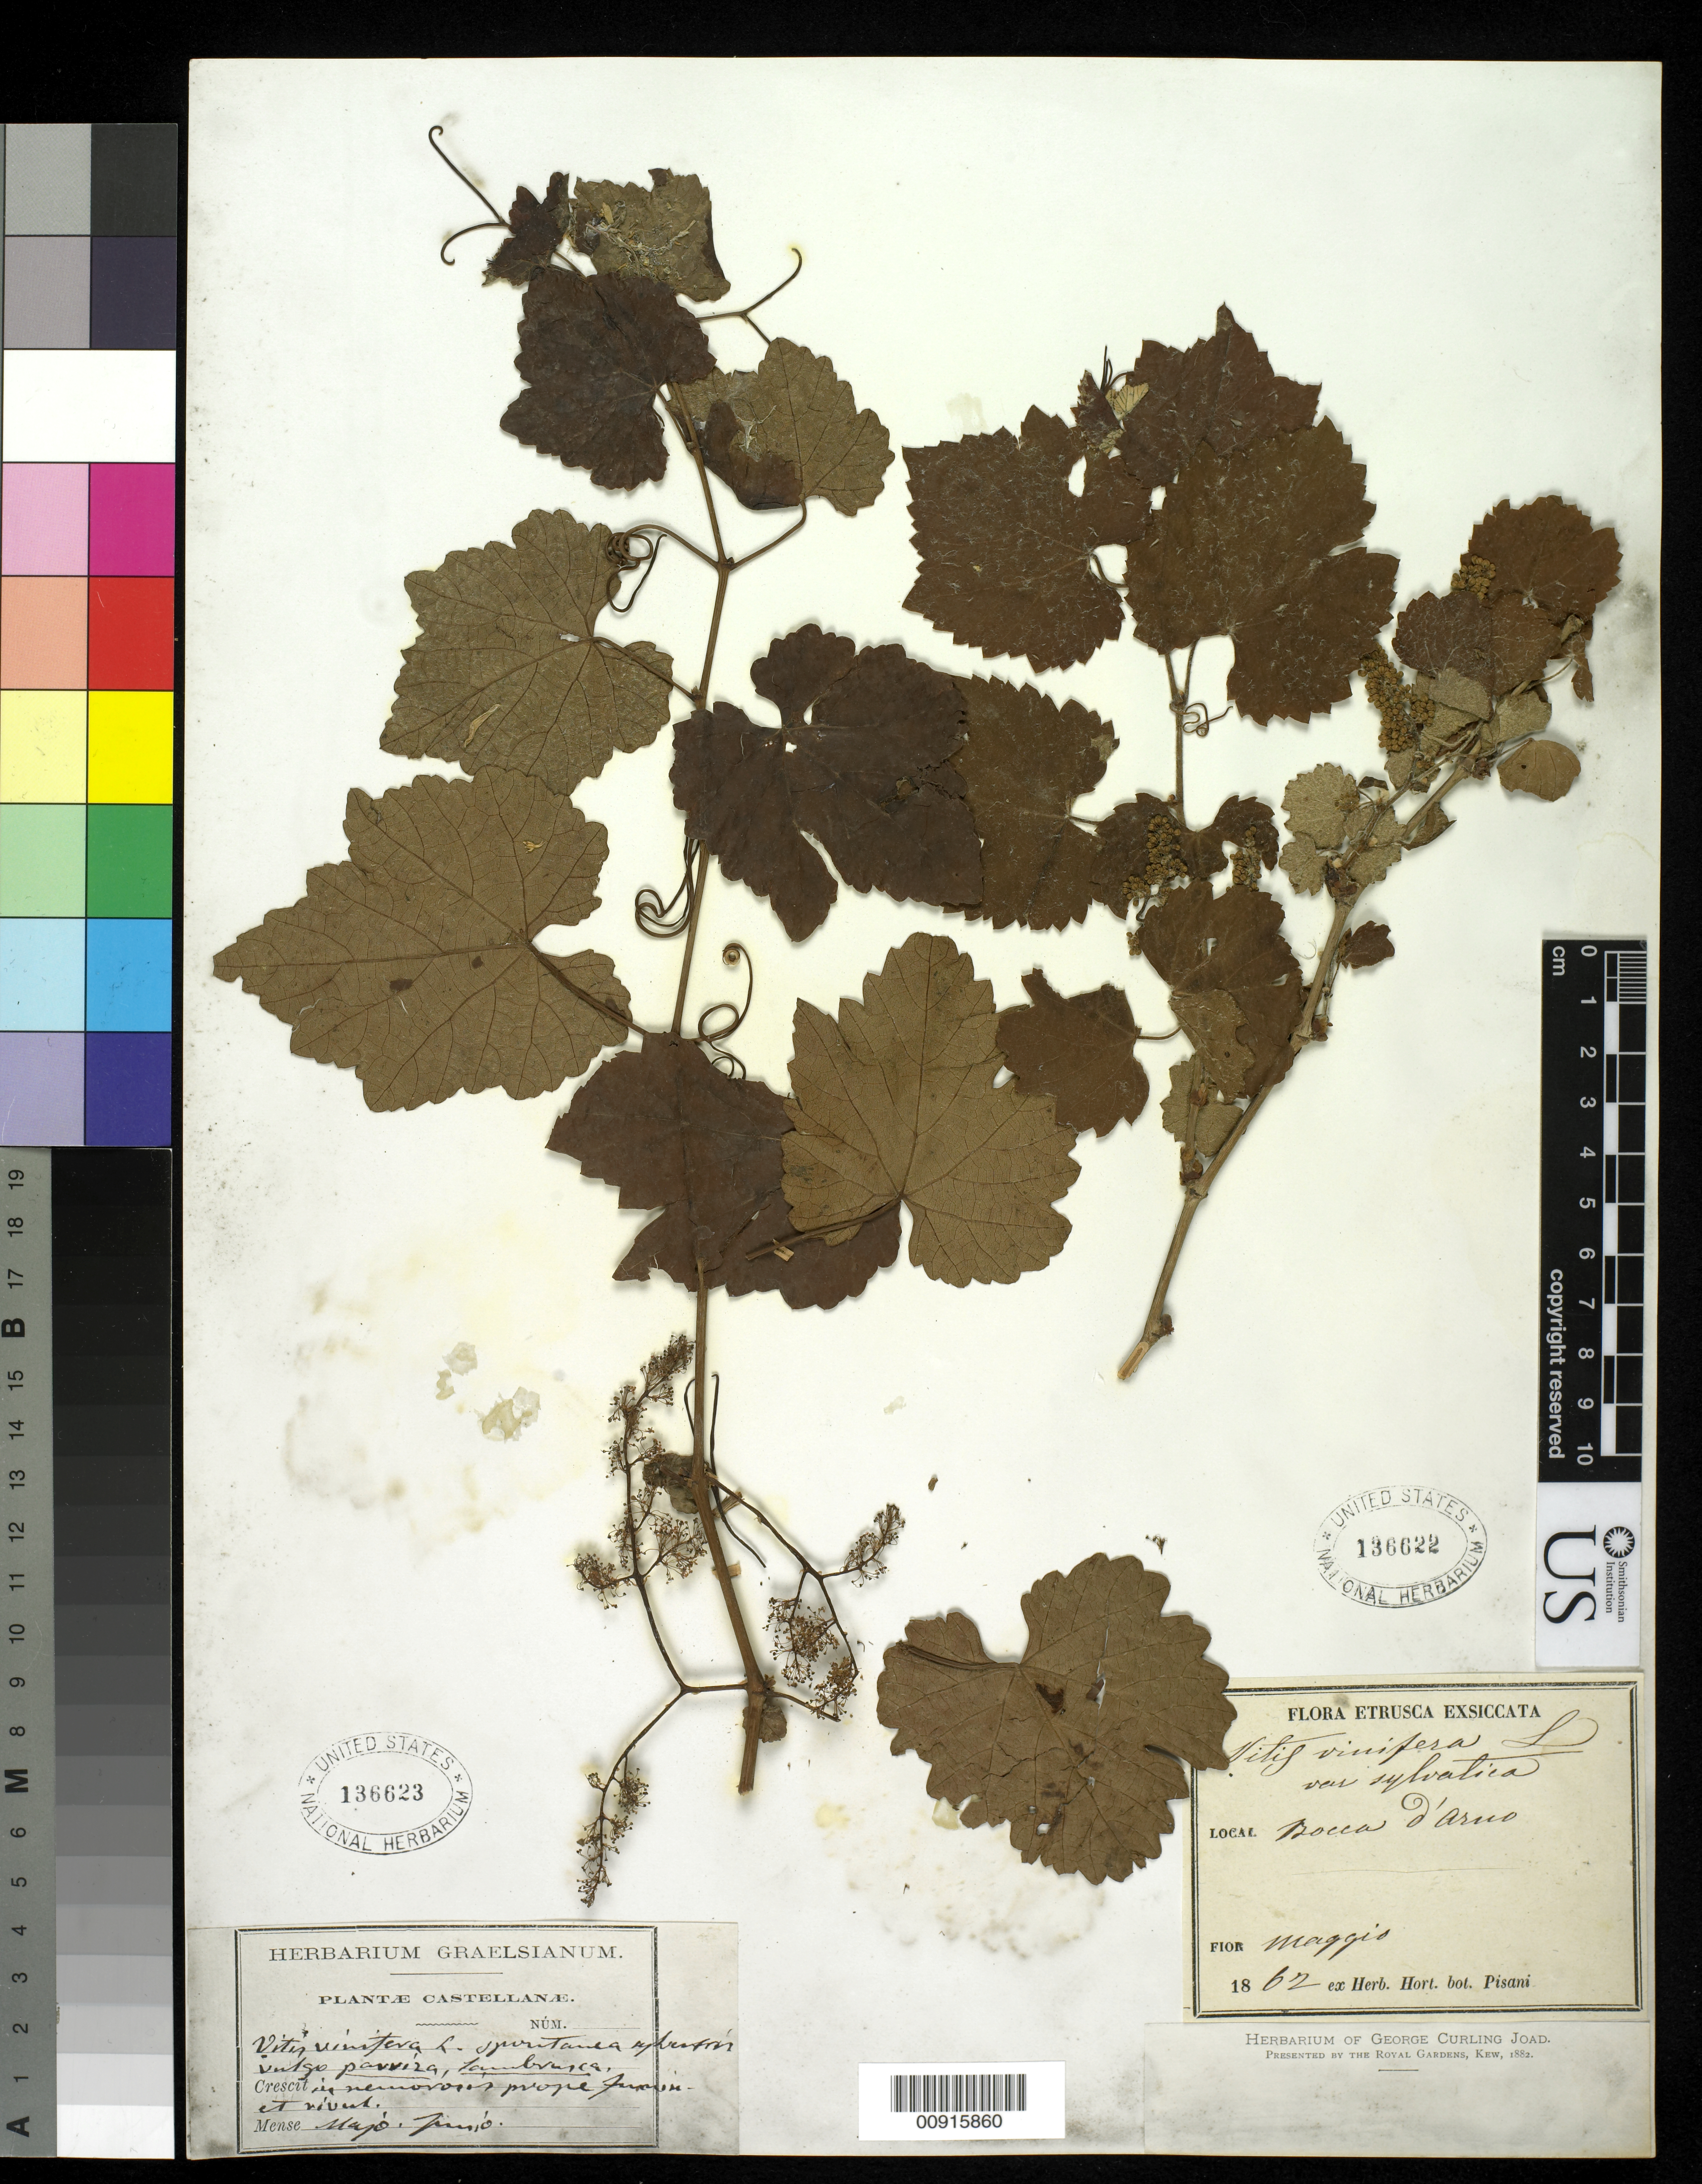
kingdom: Plantae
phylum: Tracheophyta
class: Magnoliopsida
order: Vitales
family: Vitaceae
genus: Vitis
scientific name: Vitis vinifera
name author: L.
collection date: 1862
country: Italy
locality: mouth of the Arno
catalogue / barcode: US 16662